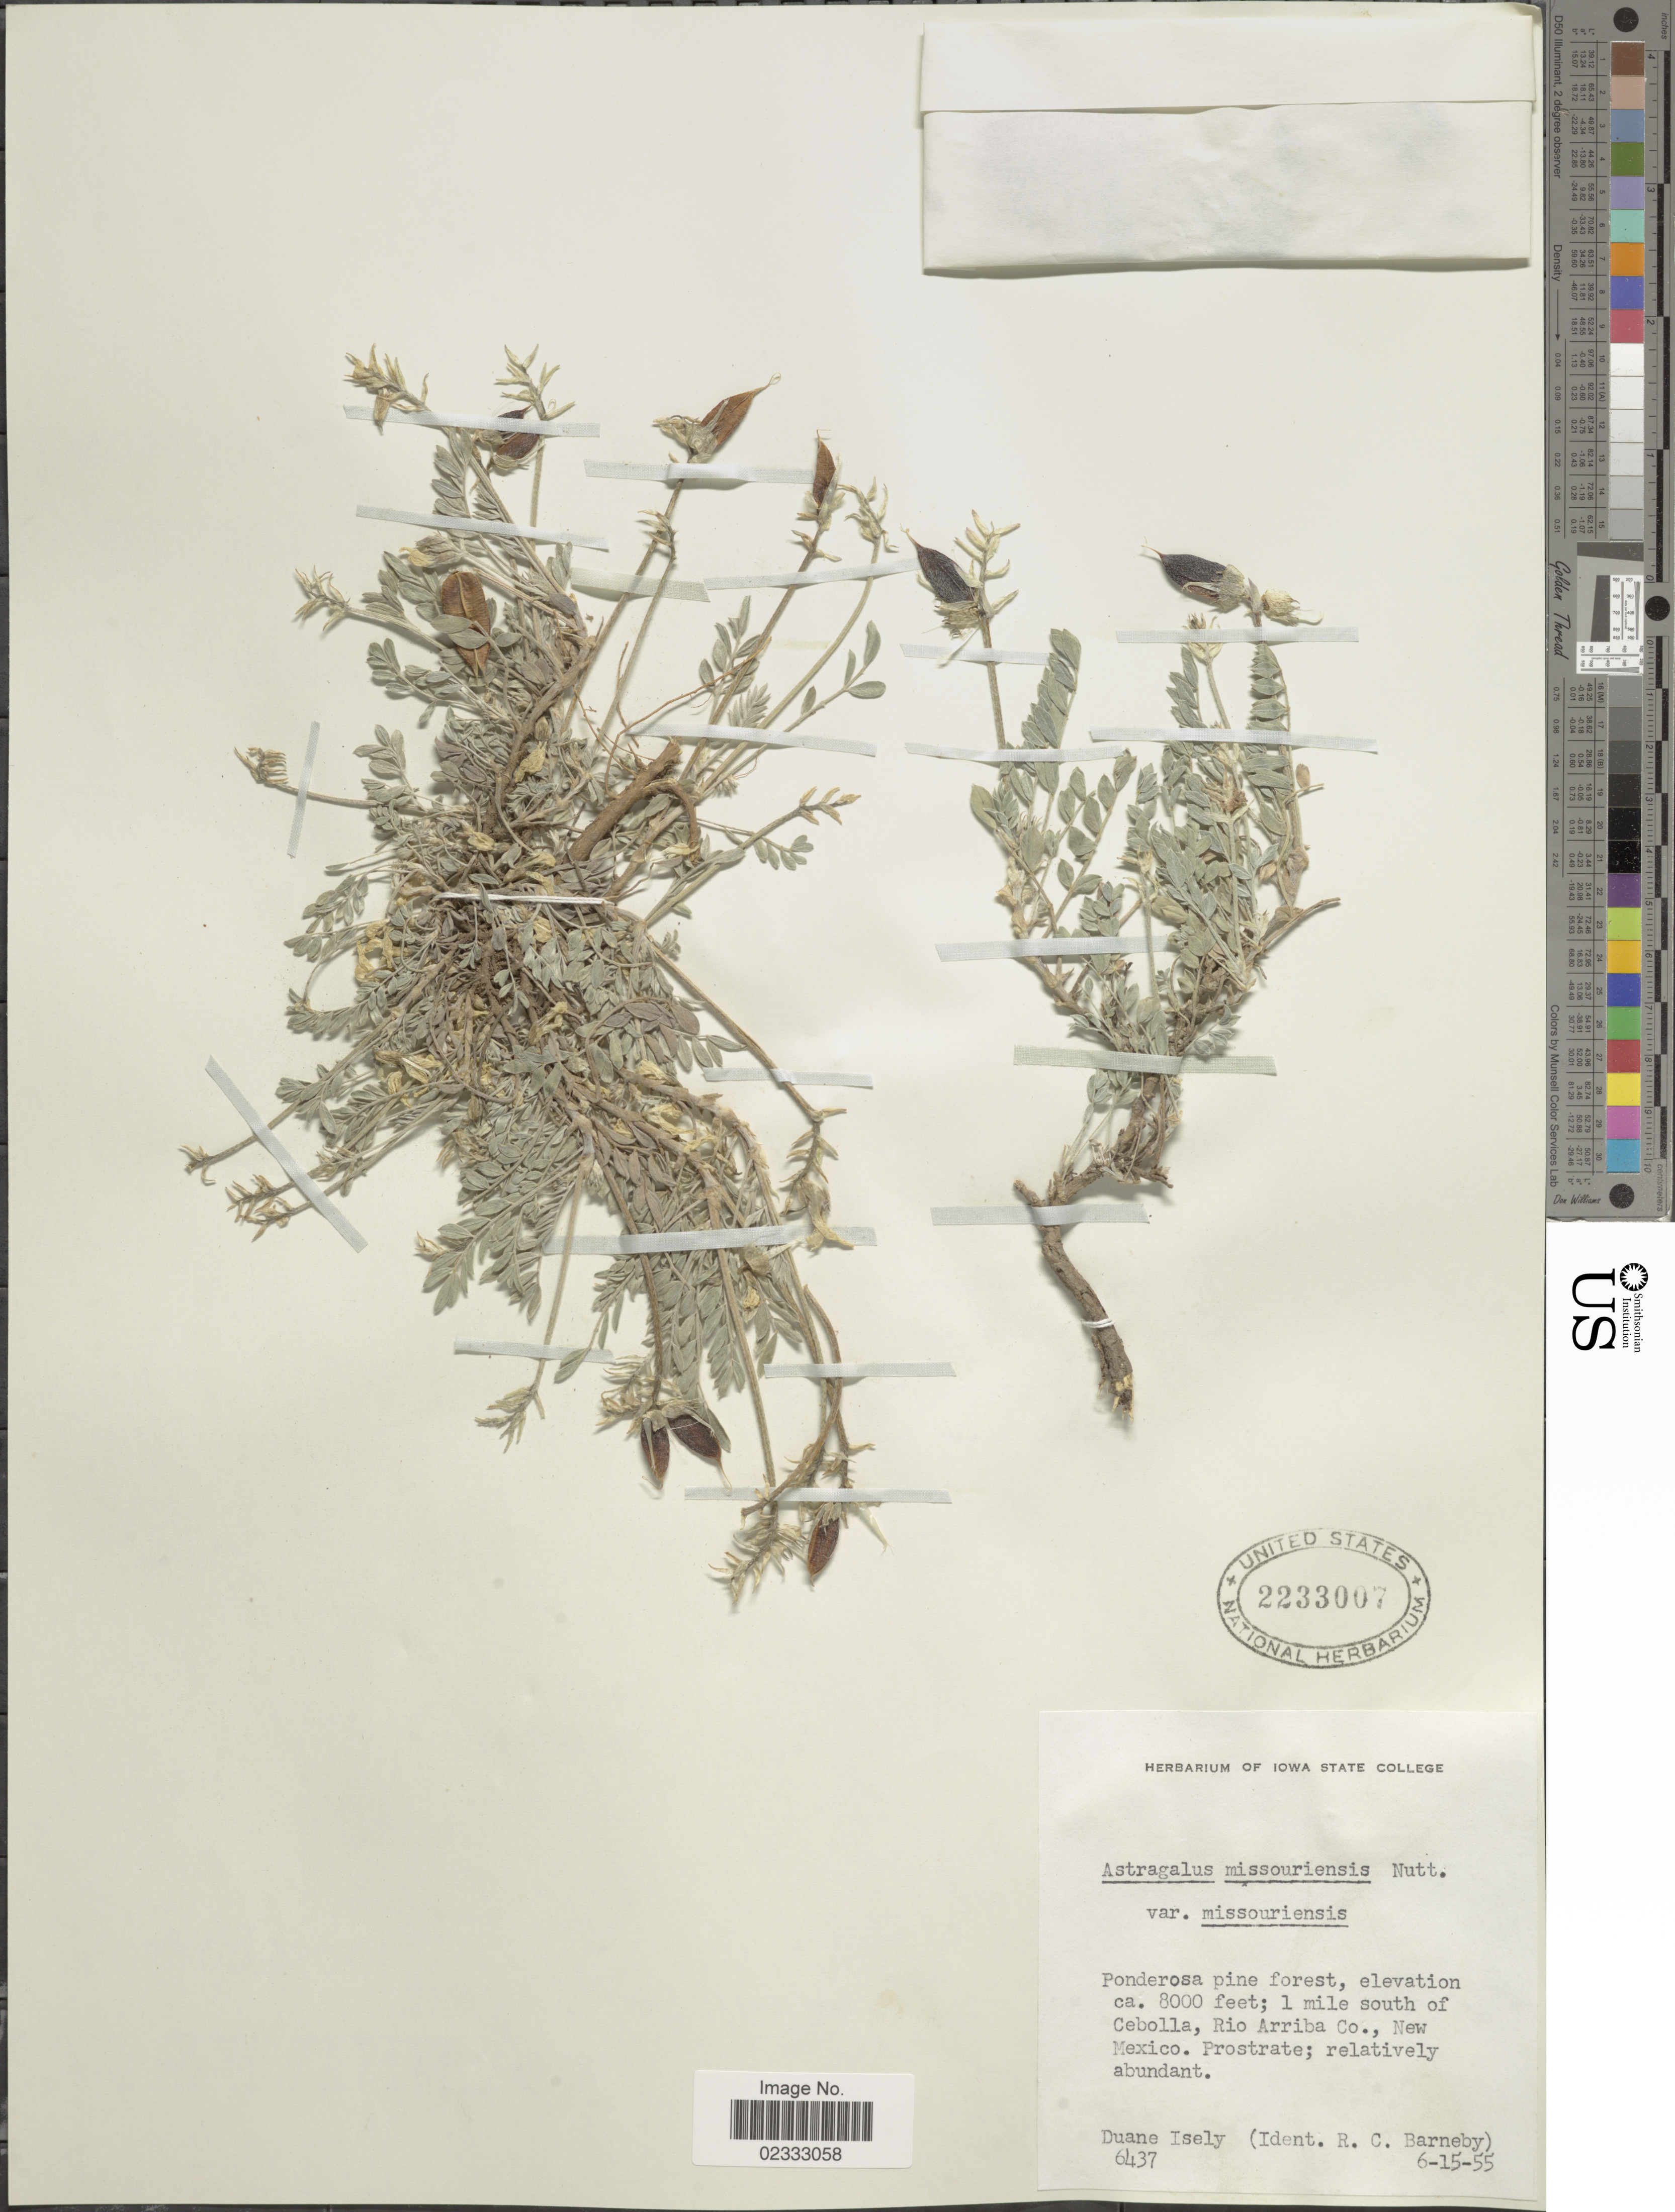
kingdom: Plantae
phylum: Tracheophyta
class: Magnoliopsida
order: Fabales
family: Fabaceae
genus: Astragalus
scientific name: Astragalus missouriensis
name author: Nutt.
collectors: D. Isely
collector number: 6437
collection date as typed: Transcribed d/m/y: 15/6/55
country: United States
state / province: New Mexico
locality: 1 mile south of Cebolla, Rio Arriba Co.,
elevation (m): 2438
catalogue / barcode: US 2233007